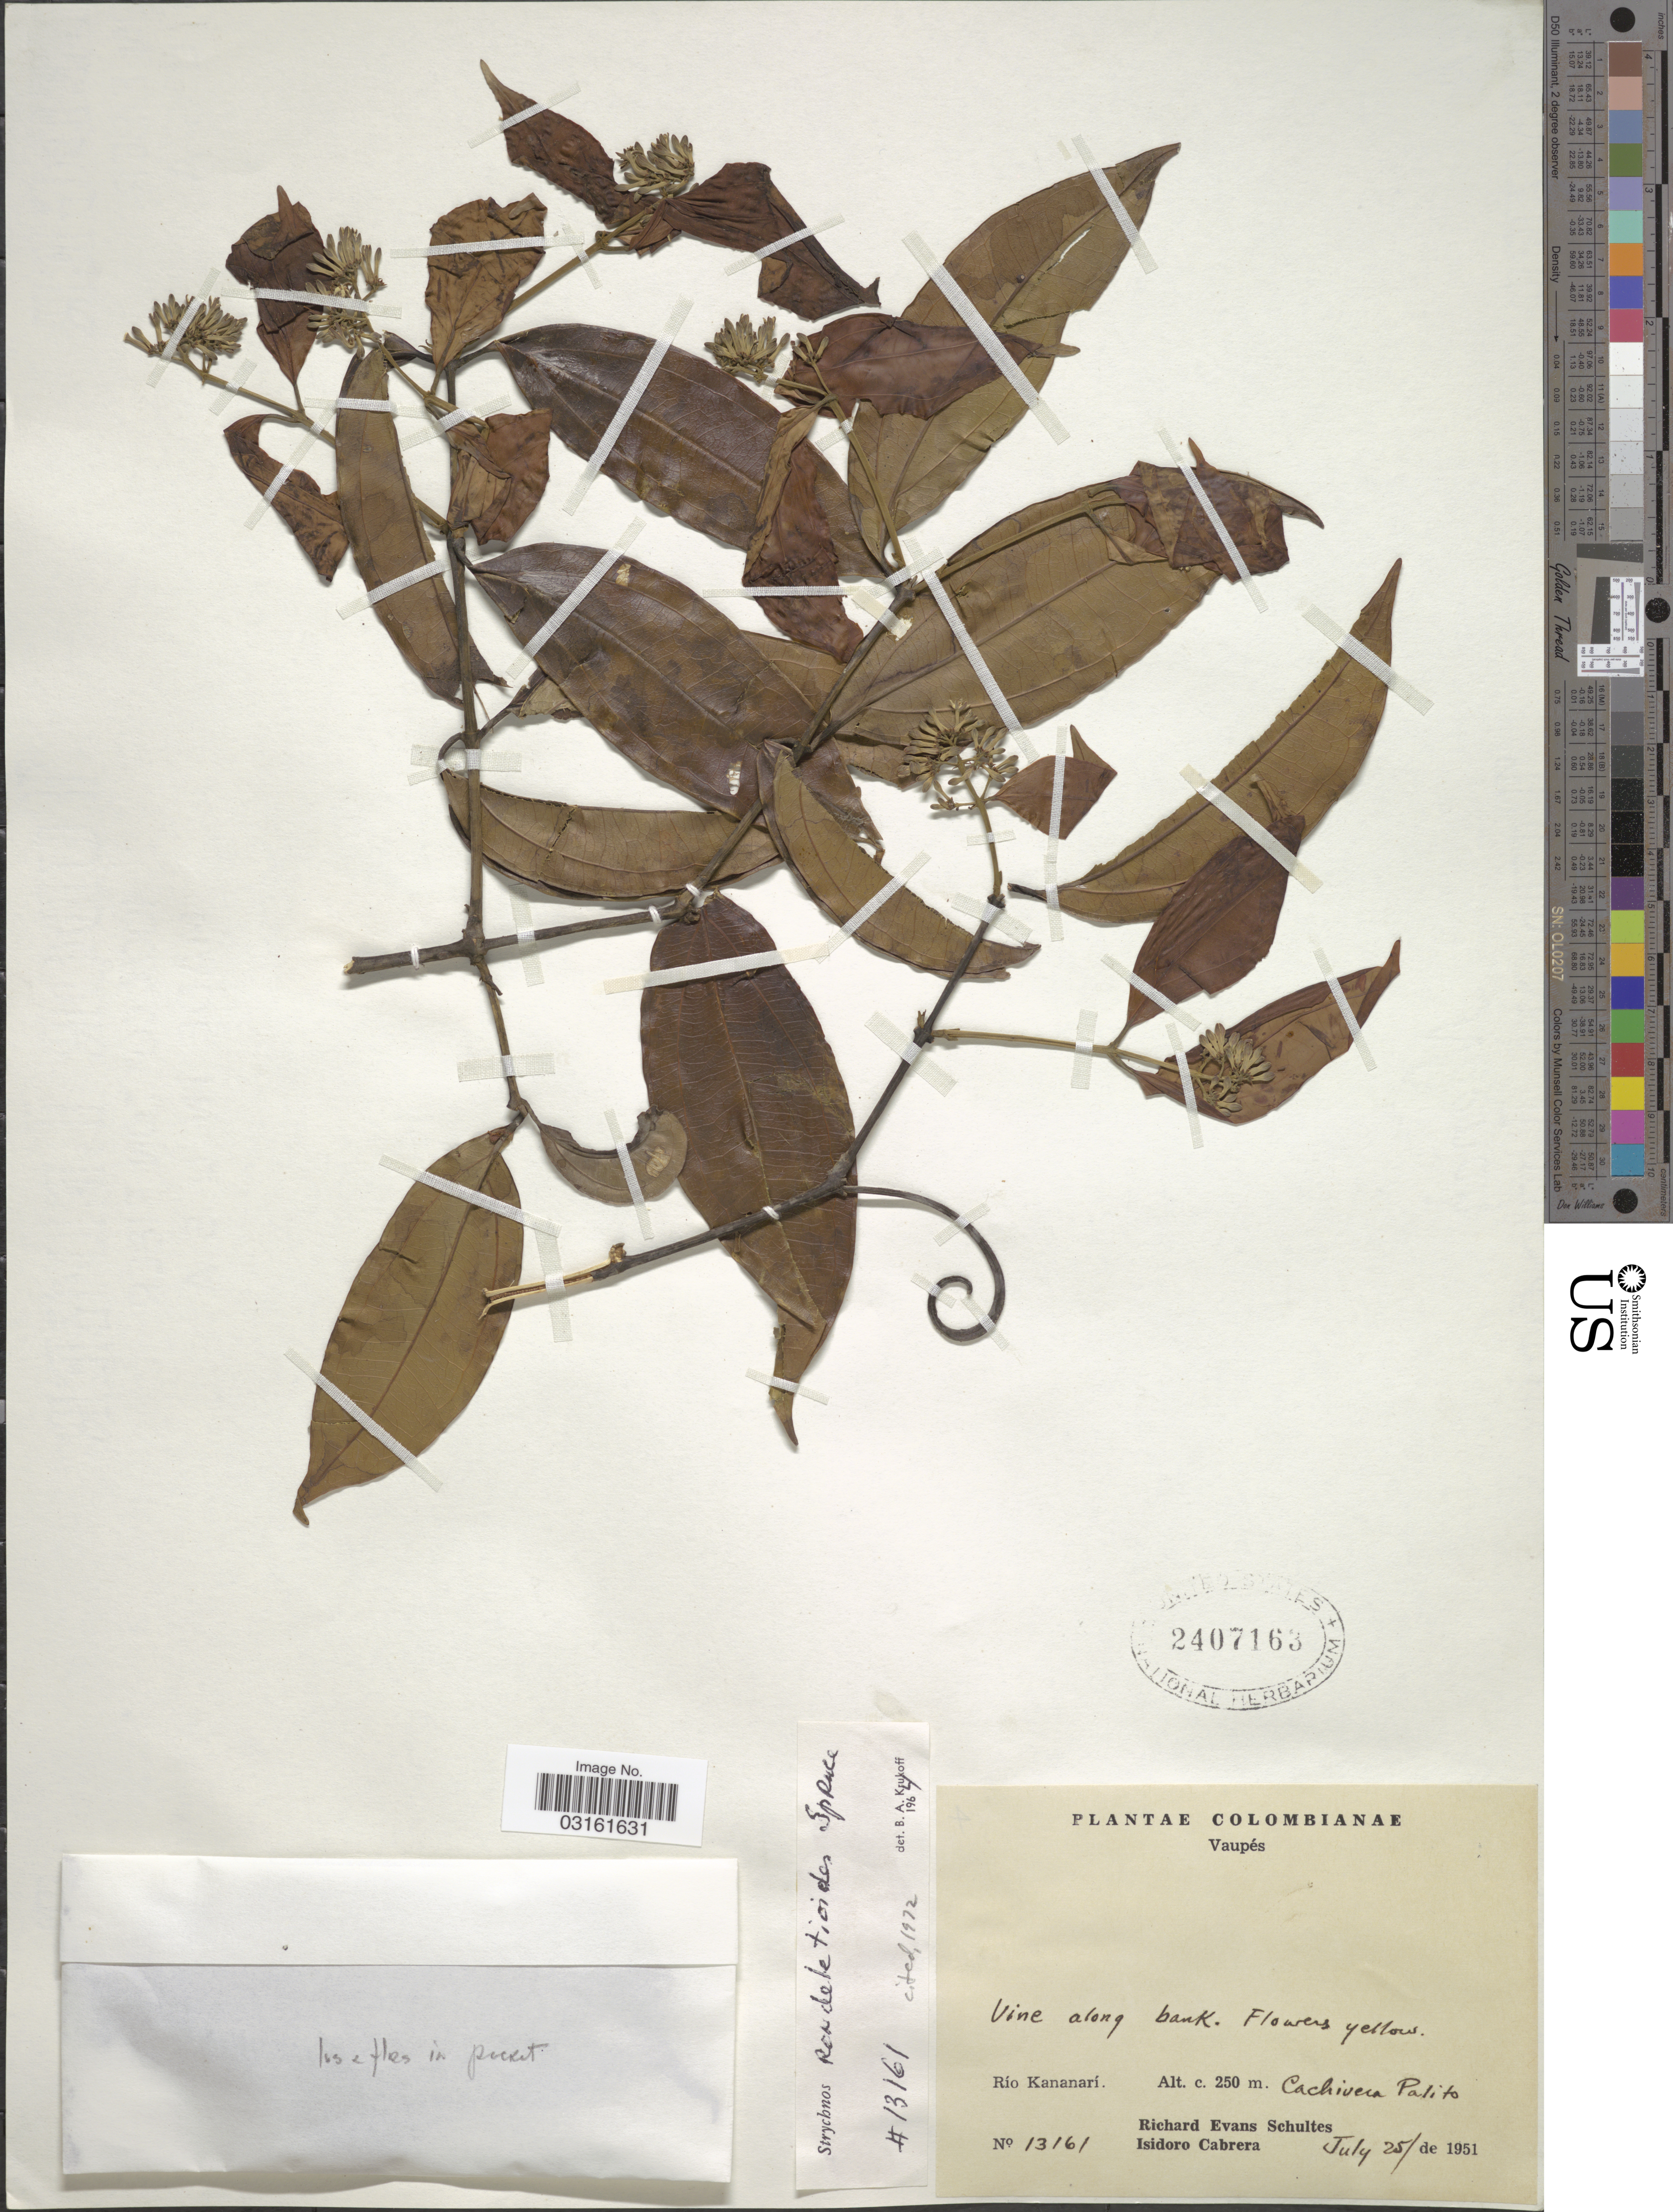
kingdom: Plantae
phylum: Tracheophyta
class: Magnoliopsida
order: Gentianales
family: Loganiaceae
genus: Strychnos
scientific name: Strychnos rondeletioides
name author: Spruce ex Benth.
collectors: R. E. Schultes & I. Cabrera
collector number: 13161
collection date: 1951-07-25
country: Colombia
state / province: Vaupés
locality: Río Kananarí. Cachivera Palito.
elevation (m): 250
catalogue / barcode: US 2407163